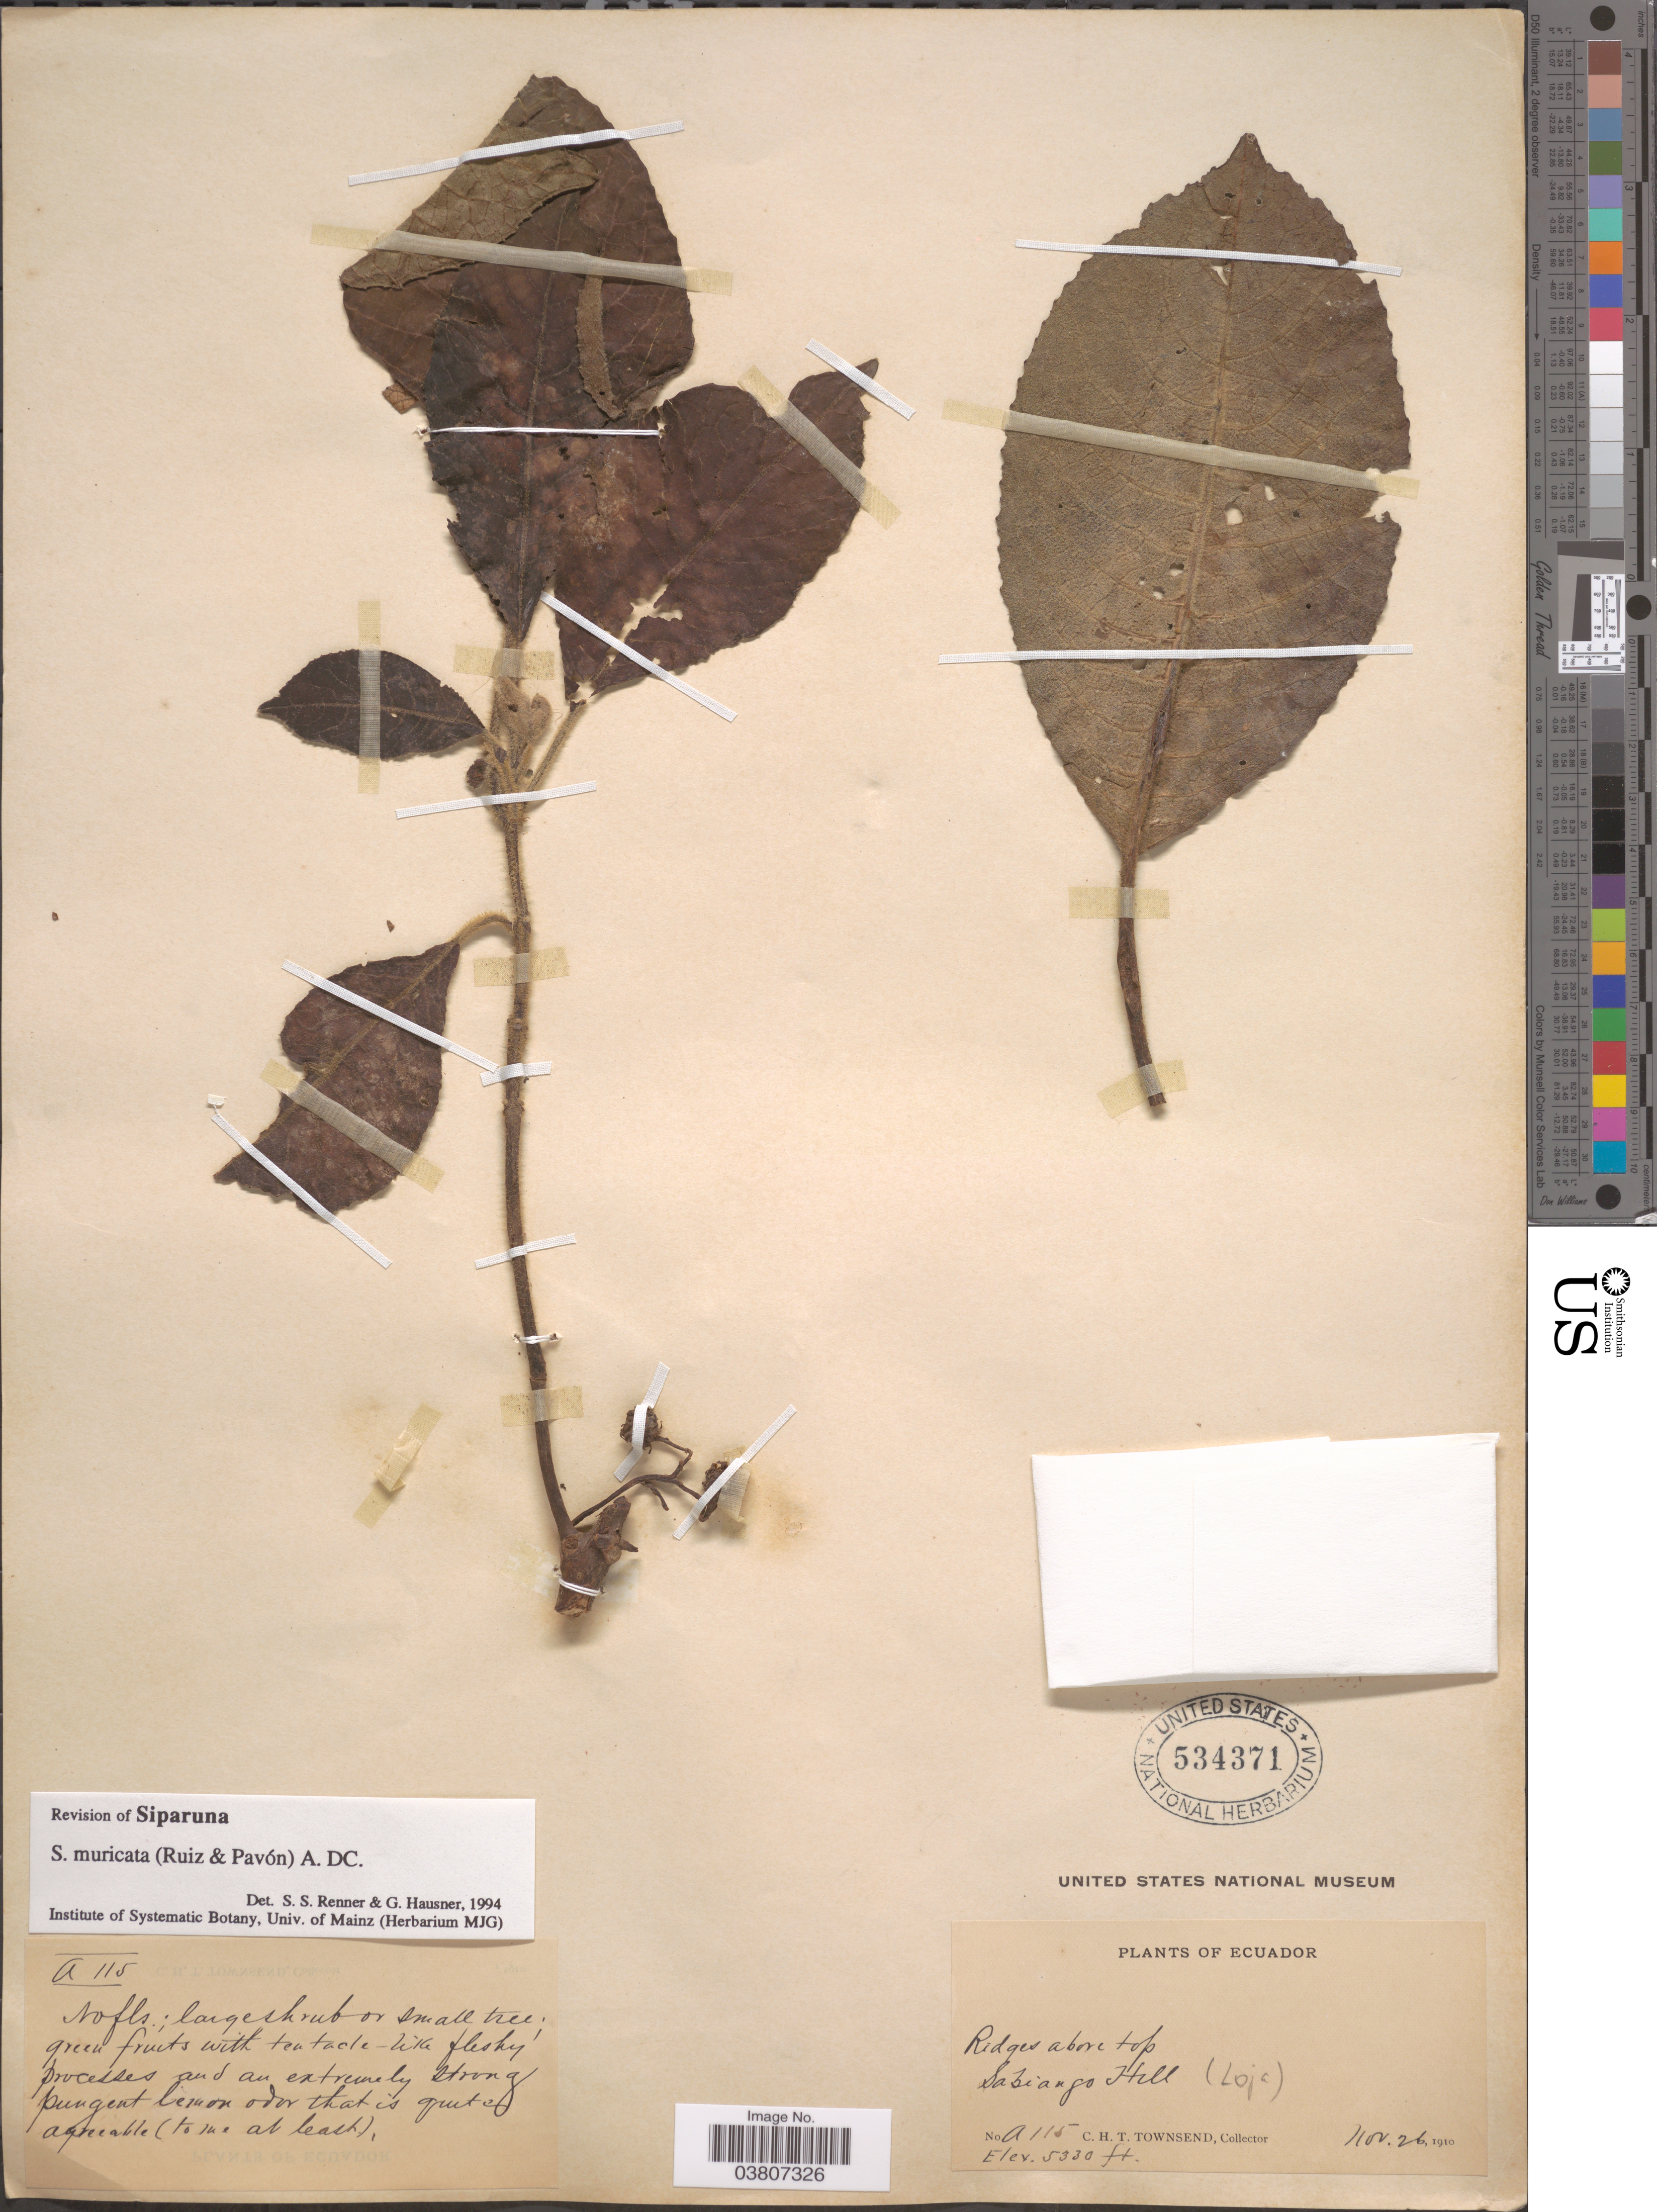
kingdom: Plantae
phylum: Tracheophyta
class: Magnoliopsida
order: Laurales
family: Siparunaceae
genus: Siparuna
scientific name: Siparuna muricata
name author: (Ruiz & Pav.) A. DC.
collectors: C. H. T. Townsend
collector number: A115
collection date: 1910-11-26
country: Ecuador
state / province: Loja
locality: Santiago Hill.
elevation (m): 1625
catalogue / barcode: US 534371